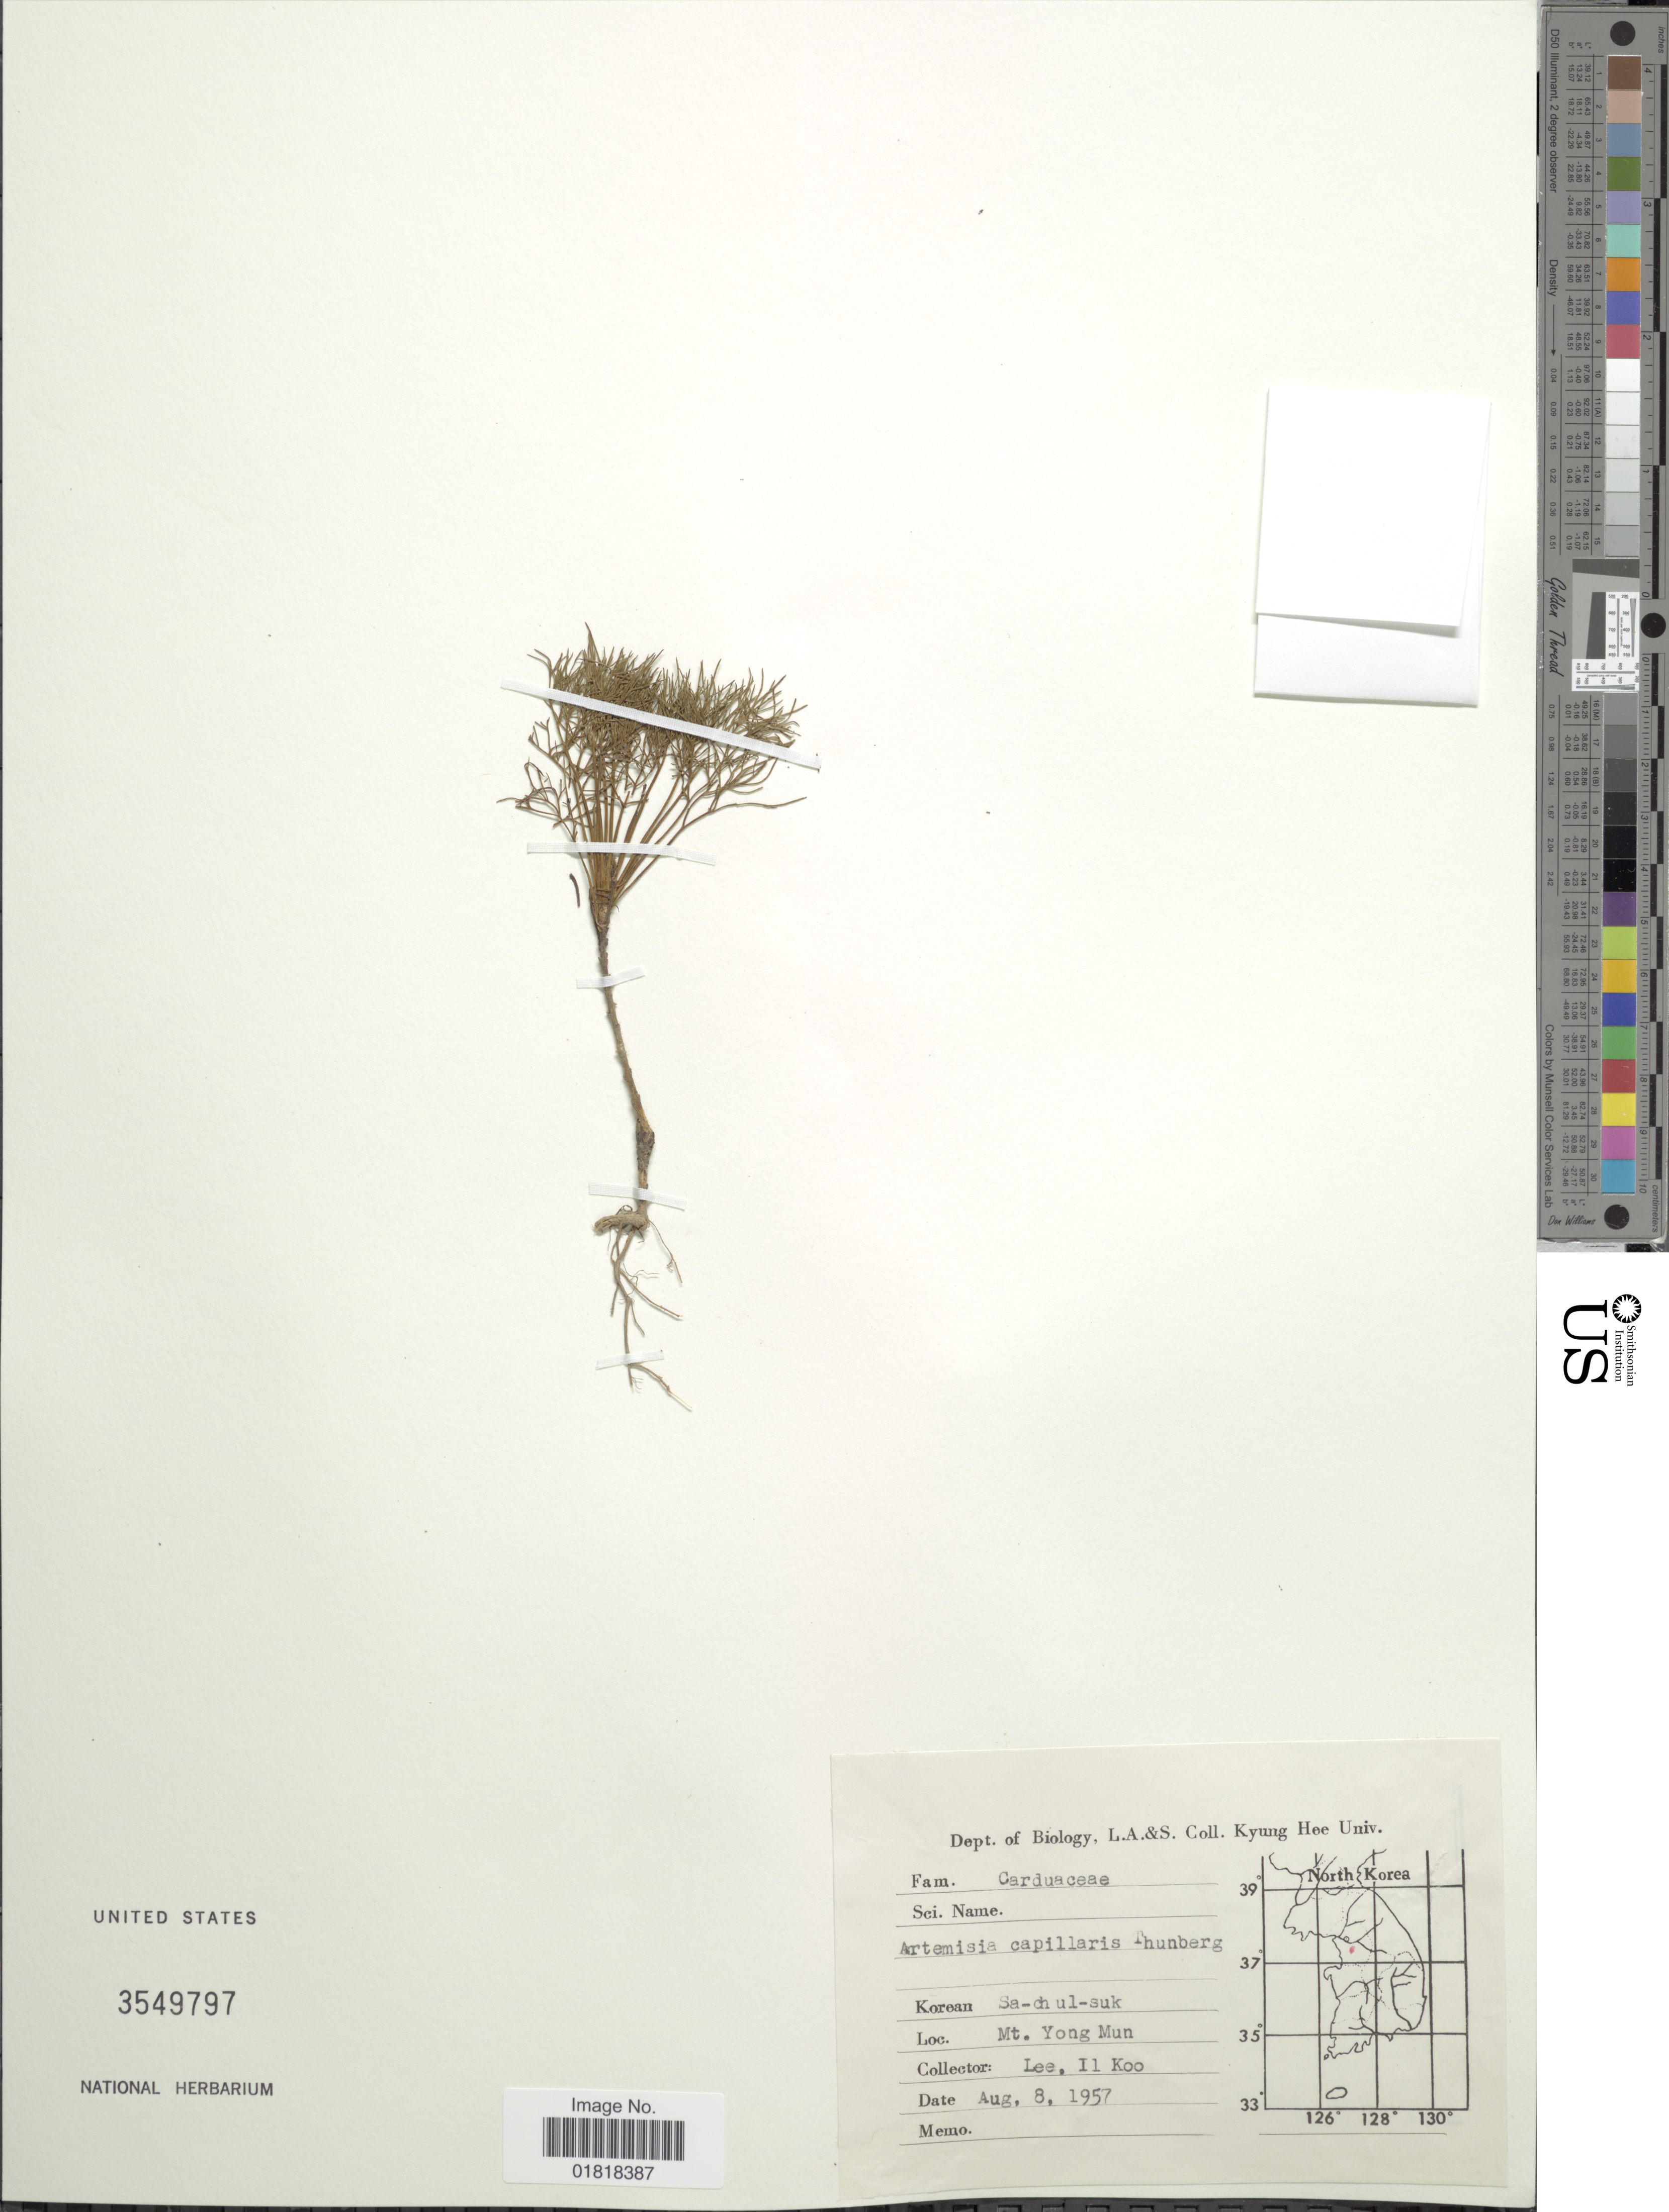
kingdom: Plantae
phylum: Tracheophyta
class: Magnoliopsida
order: Asterales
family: Asteraceae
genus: Artemisia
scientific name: Artemisia capillaris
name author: Thunb.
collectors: I. Lee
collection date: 1957-08-08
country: South Korea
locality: Mt. Yong Mun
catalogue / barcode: US 3549797